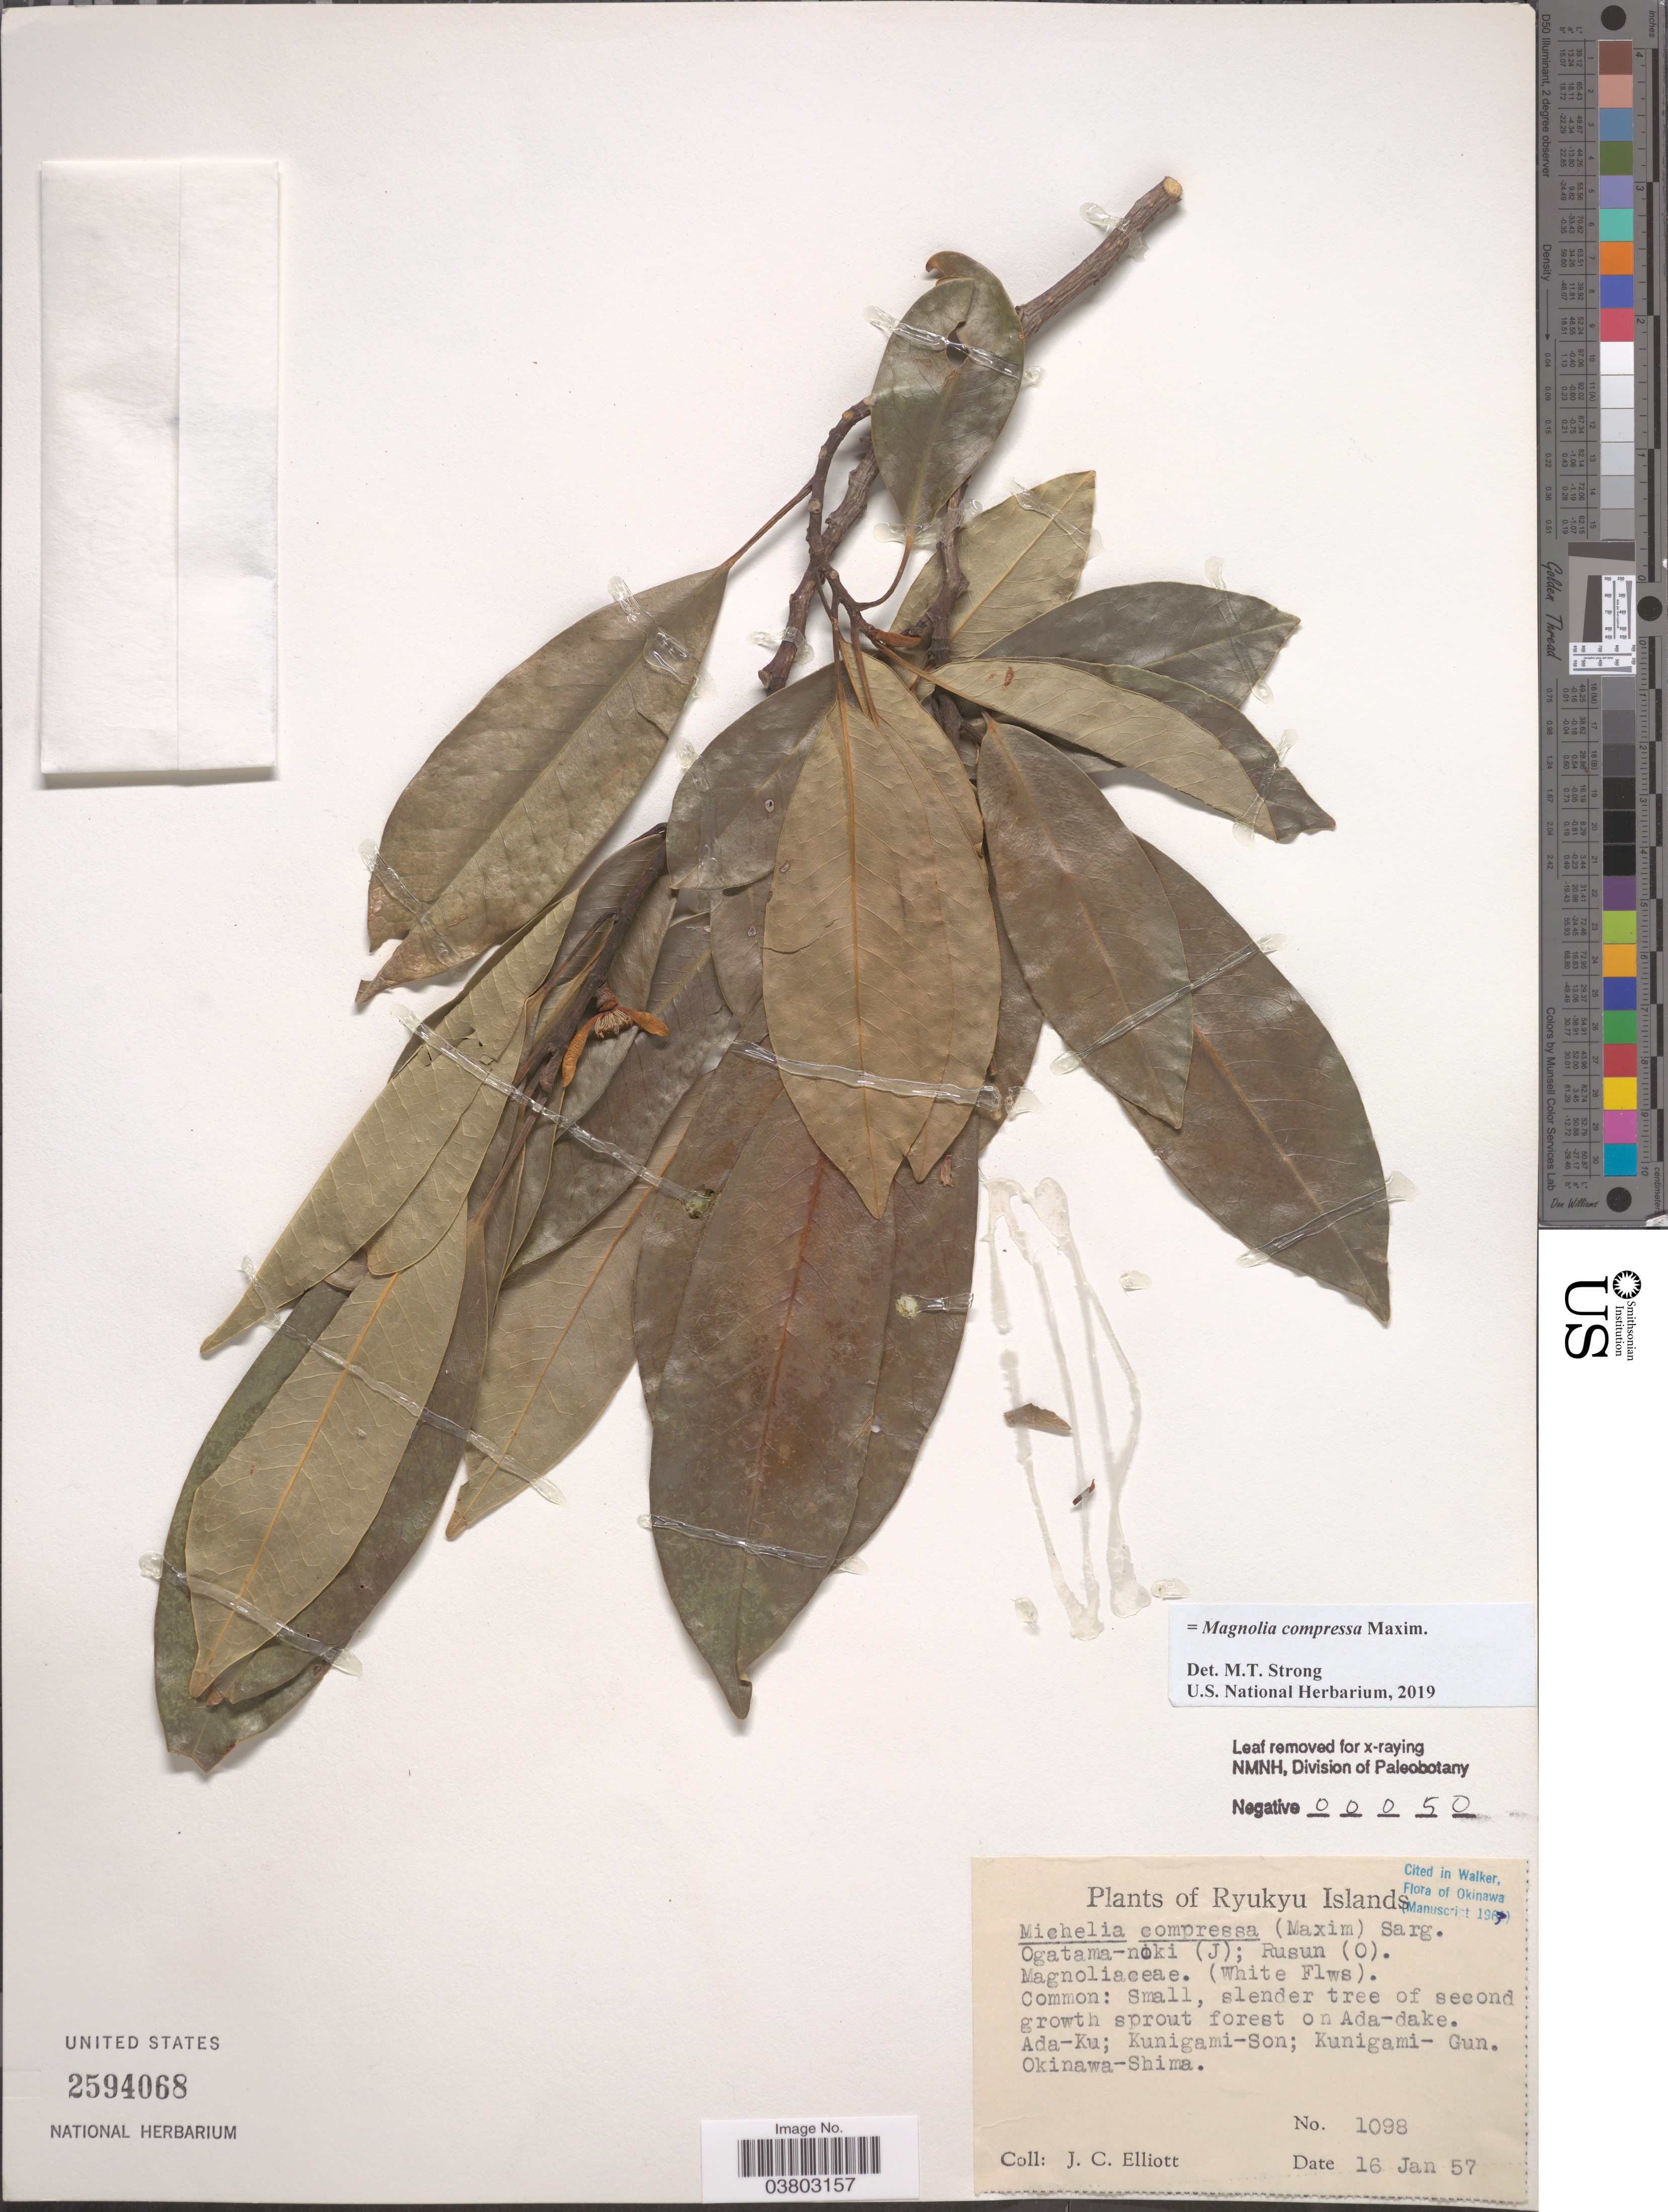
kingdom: Plantae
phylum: Tracheophyta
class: Magnoliopsida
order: Magnoliales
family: Magnoliaceae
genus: Magnolia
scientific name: Magnolia compressa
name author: Maxim.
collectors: J. C. Elliott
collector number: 1098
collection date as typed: Transcribed d/m/y: 16/1/57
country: Japan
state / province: Okinawa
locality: Ryukyu Islands. On Ada-dake. Ada-Ku; Kunigami-Son; Kunigami-Gun. Okinawa-Shima.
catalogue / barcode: US 2594068